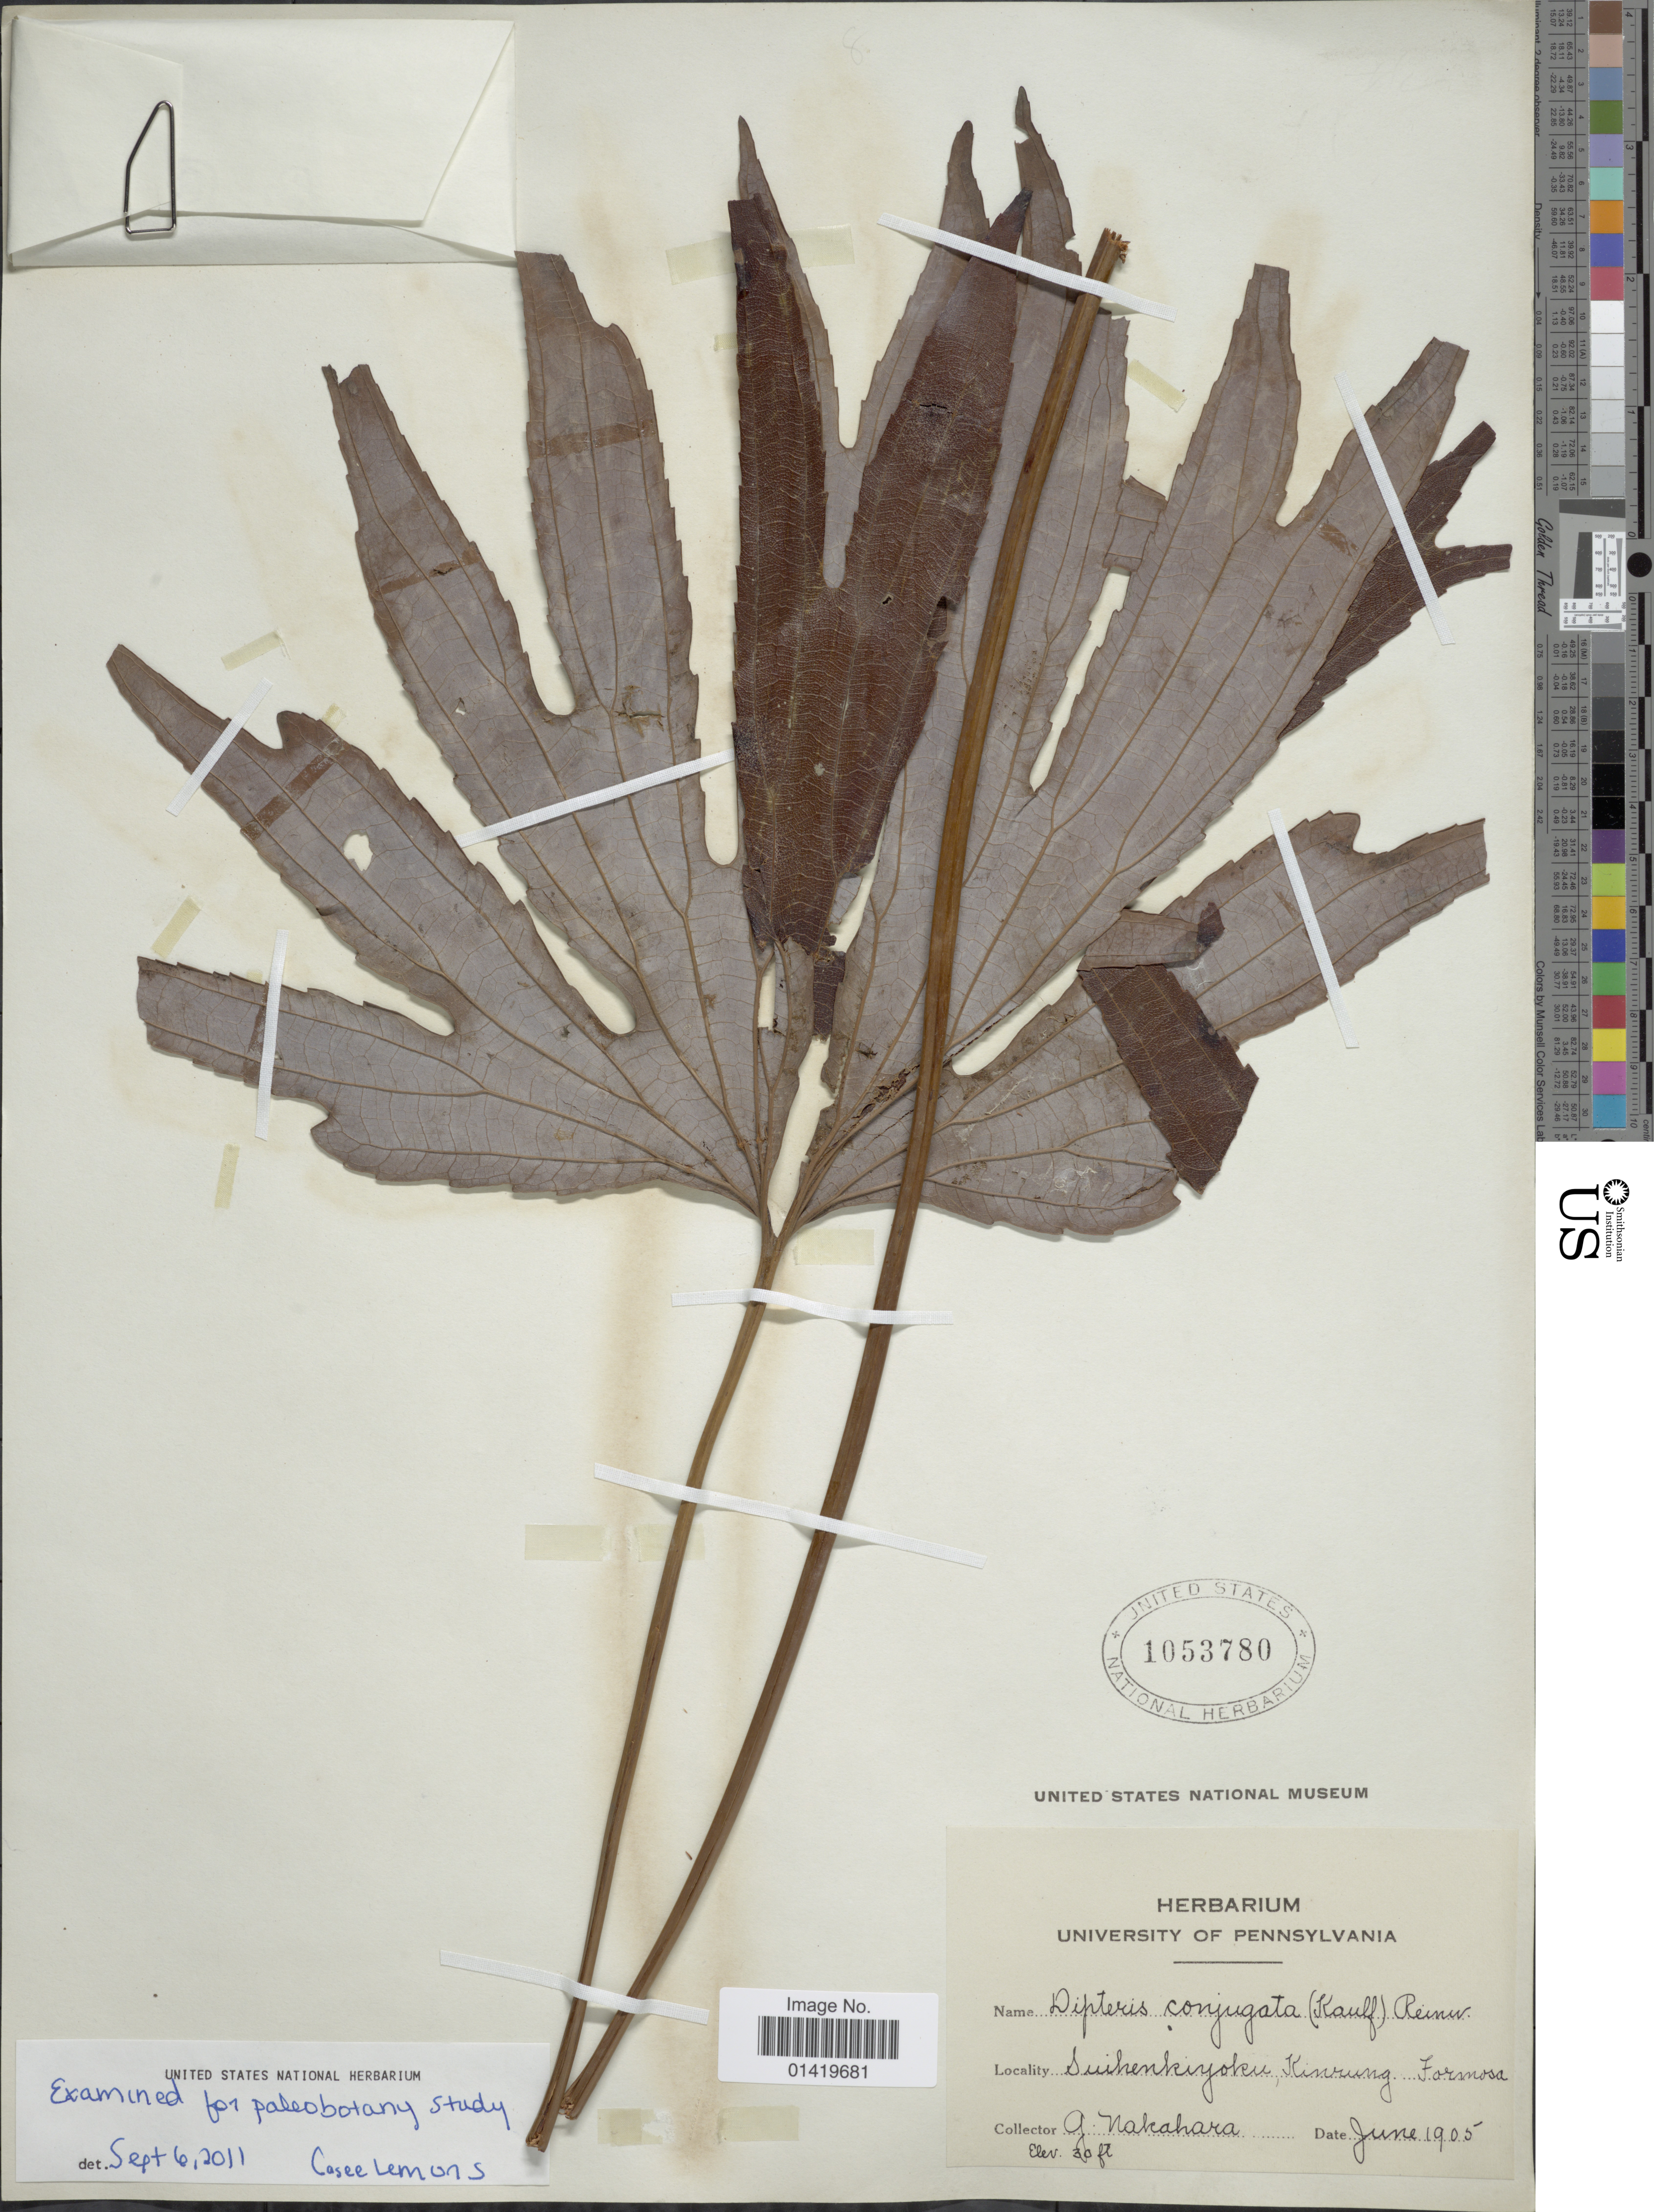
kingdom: Plantae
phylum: Tracheophyta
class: Polypodiopsida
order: Gleicheniales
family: Dipteridaceae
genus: Dipteris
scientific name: Dipteris conjugata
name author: Reinw.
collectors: G. Nakahara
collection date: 1905-06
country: Taiwan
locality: Suiken kiyaku, Kinrung Formosa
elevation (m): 9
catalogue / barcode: US 1053780